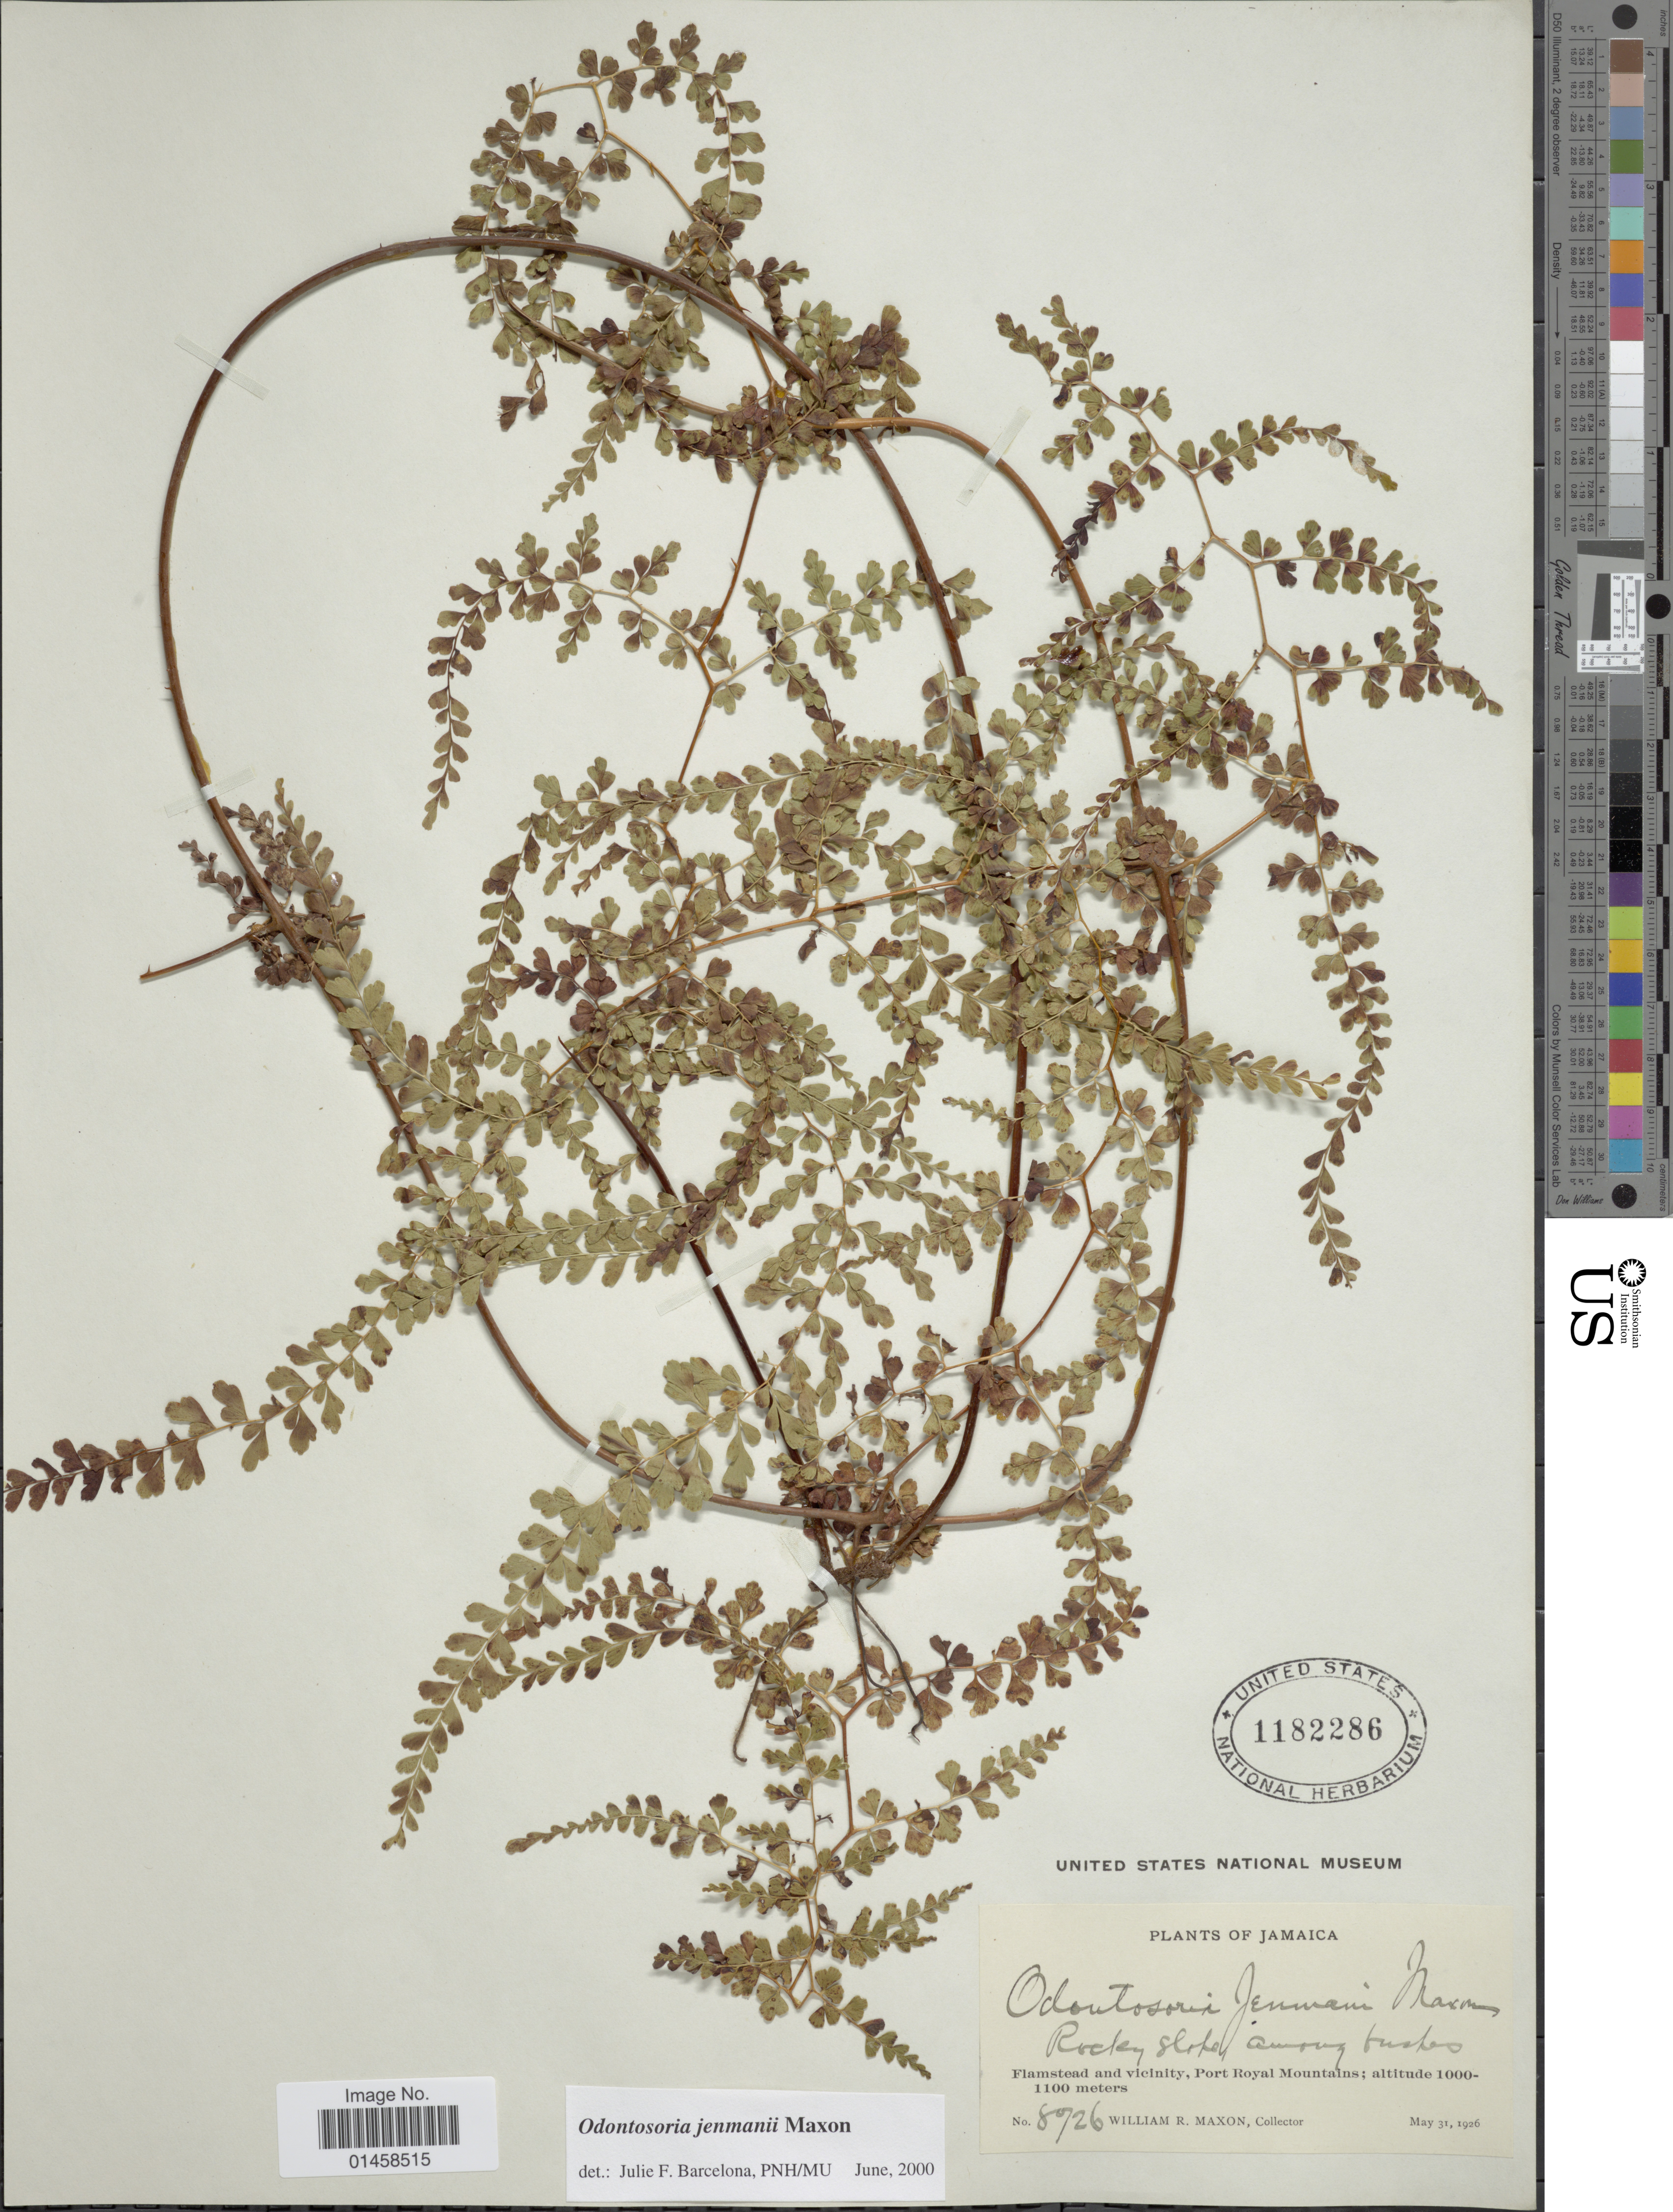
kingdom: Plantae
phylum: Tracheophyta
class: Polypodiopsida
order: Polypodiales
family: Lindsaeaceae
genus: Odontosoria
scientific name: Odontosoria jenmanii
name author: Maxon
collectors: W. R. Maxon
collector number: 8926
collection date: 1926-05-31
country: Jamaica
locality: Flamstead and vicinity, Port Royal Mountains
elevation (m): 1000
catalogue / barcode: US 1182286